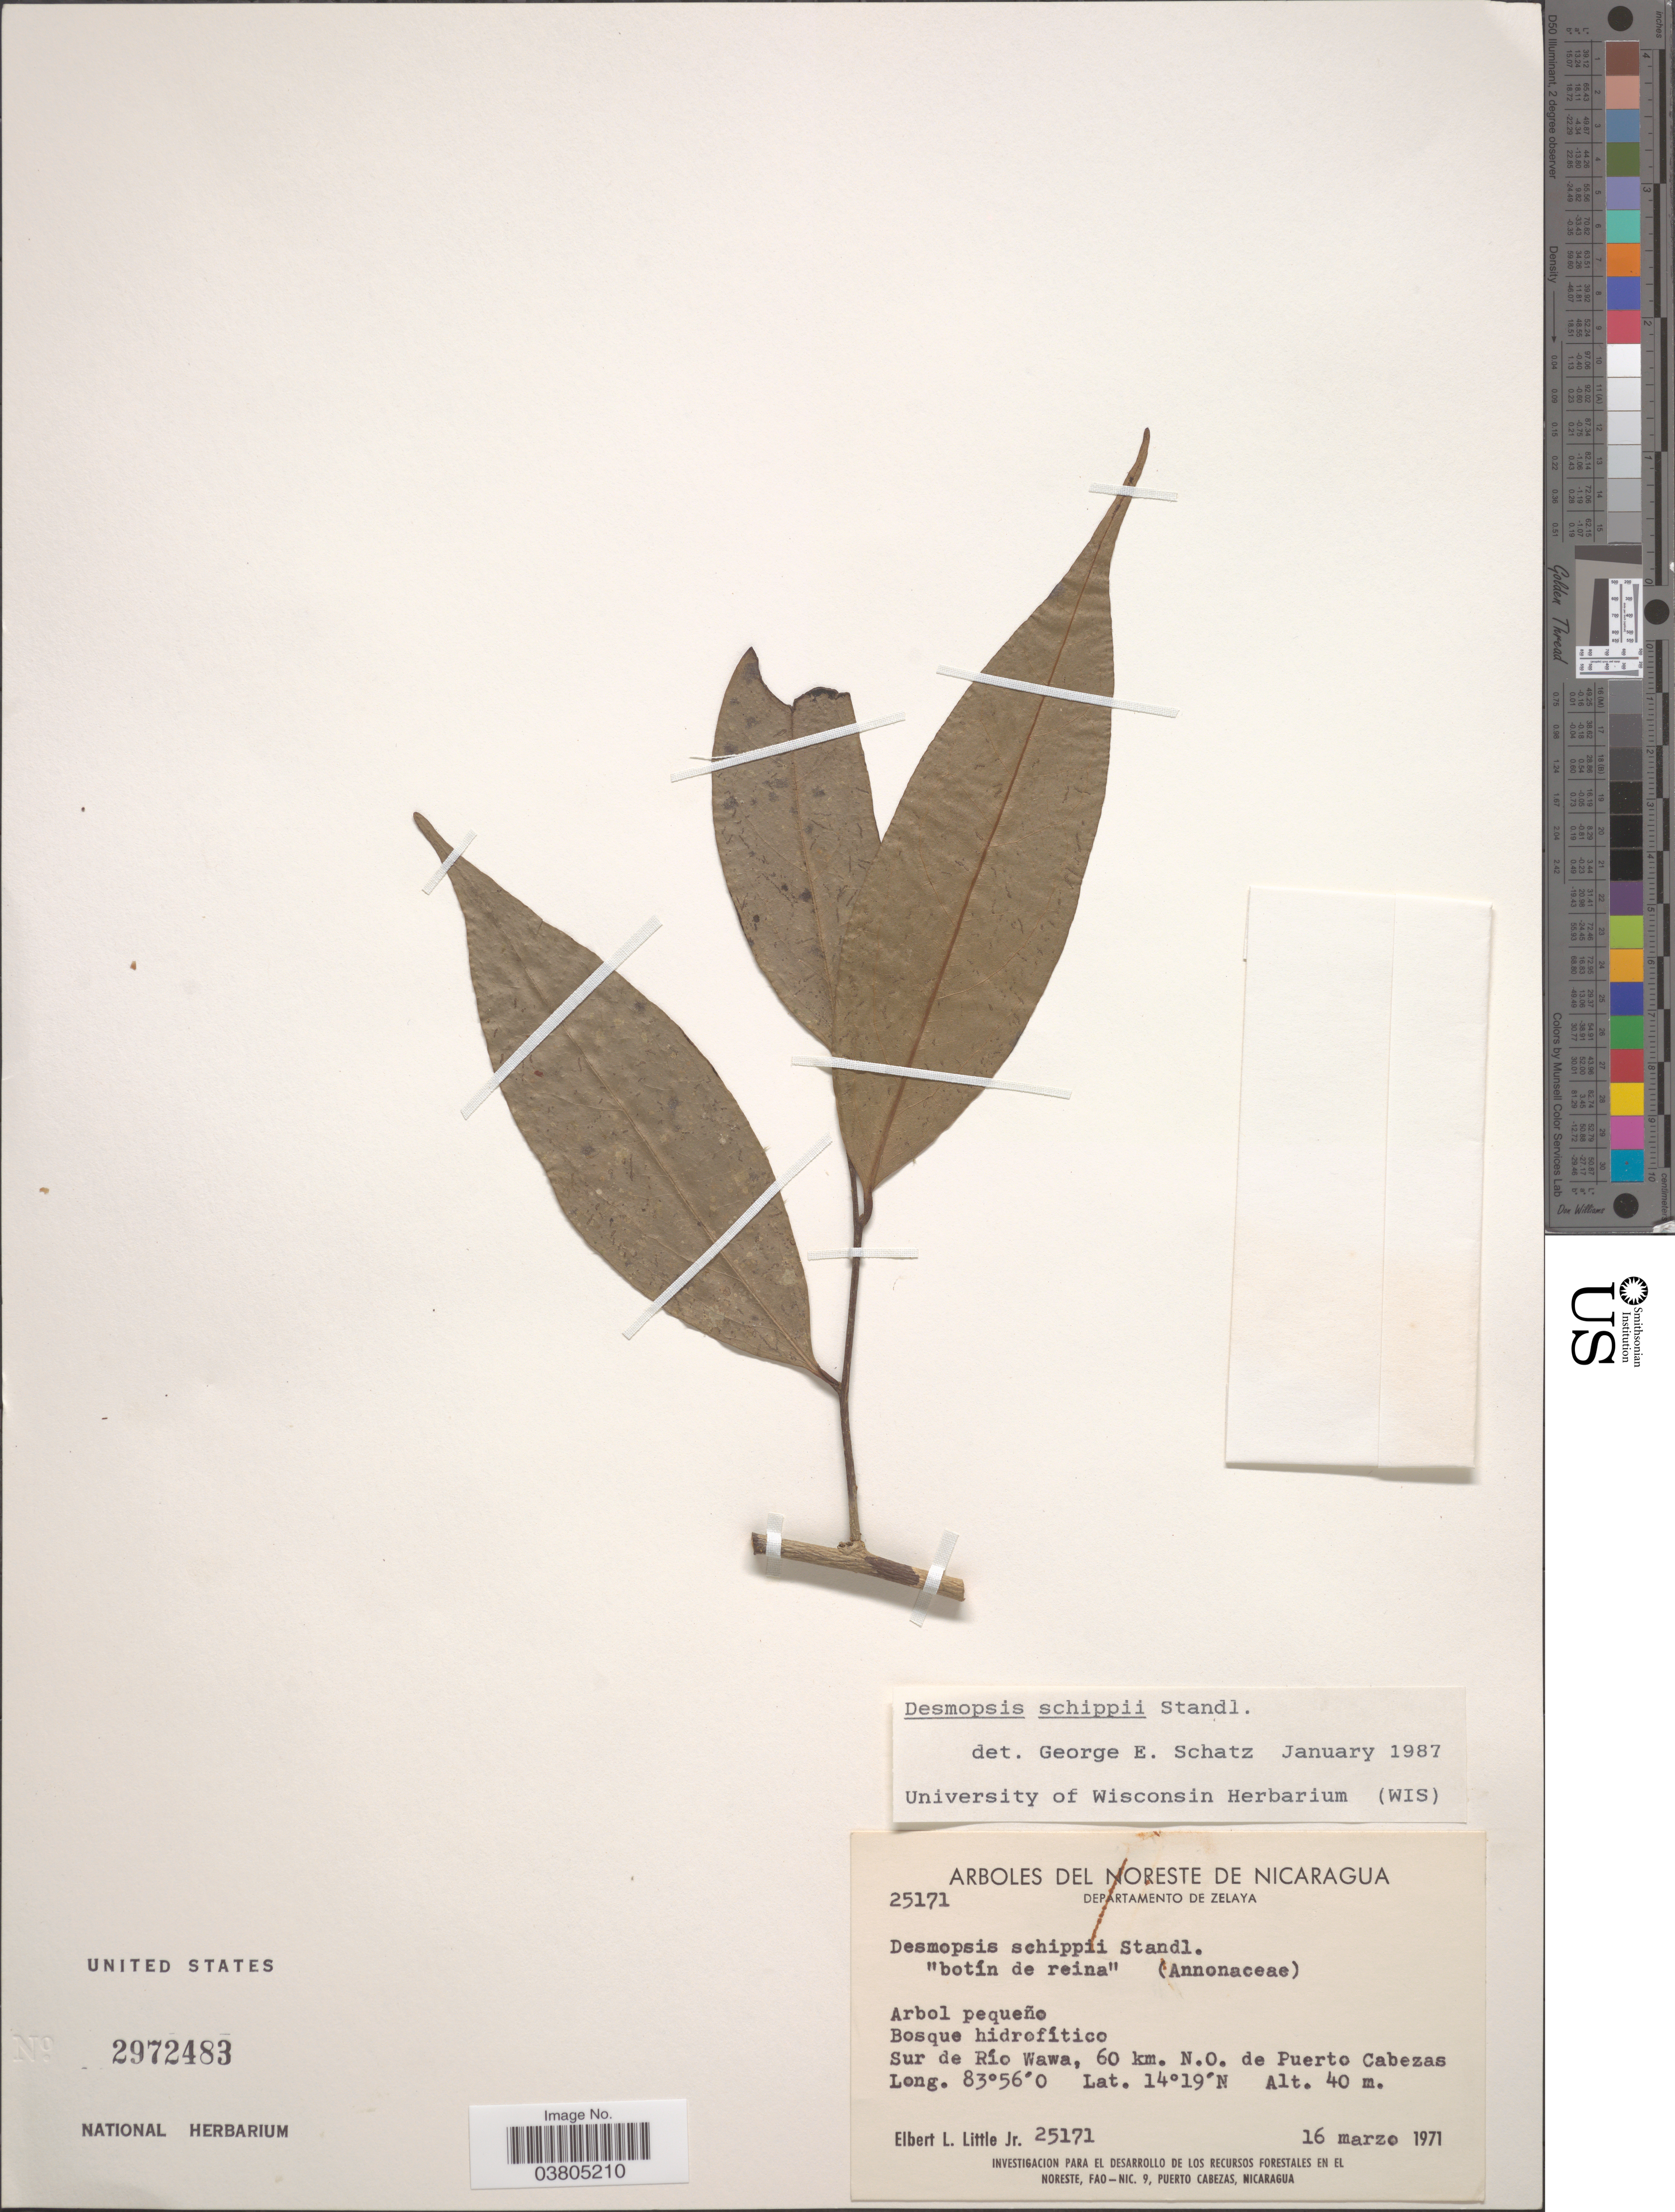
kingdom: Plantae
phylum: Tracheophyta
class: Magnoliopsida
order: Magnoliales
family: Annonaceae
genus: Desmopsis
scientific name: Desmopsis schippii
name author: Standl.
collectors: E. L. Little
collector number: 25171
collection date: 1971-03-16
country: Nicaragua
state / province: Atlántico Norte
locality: Noreste de Nicaragua. Departamento de Zelaya. Sur de Río Wawa, 60 km. N. O. de Puerto Cabezas.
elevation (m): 40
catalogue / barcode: US 2972483